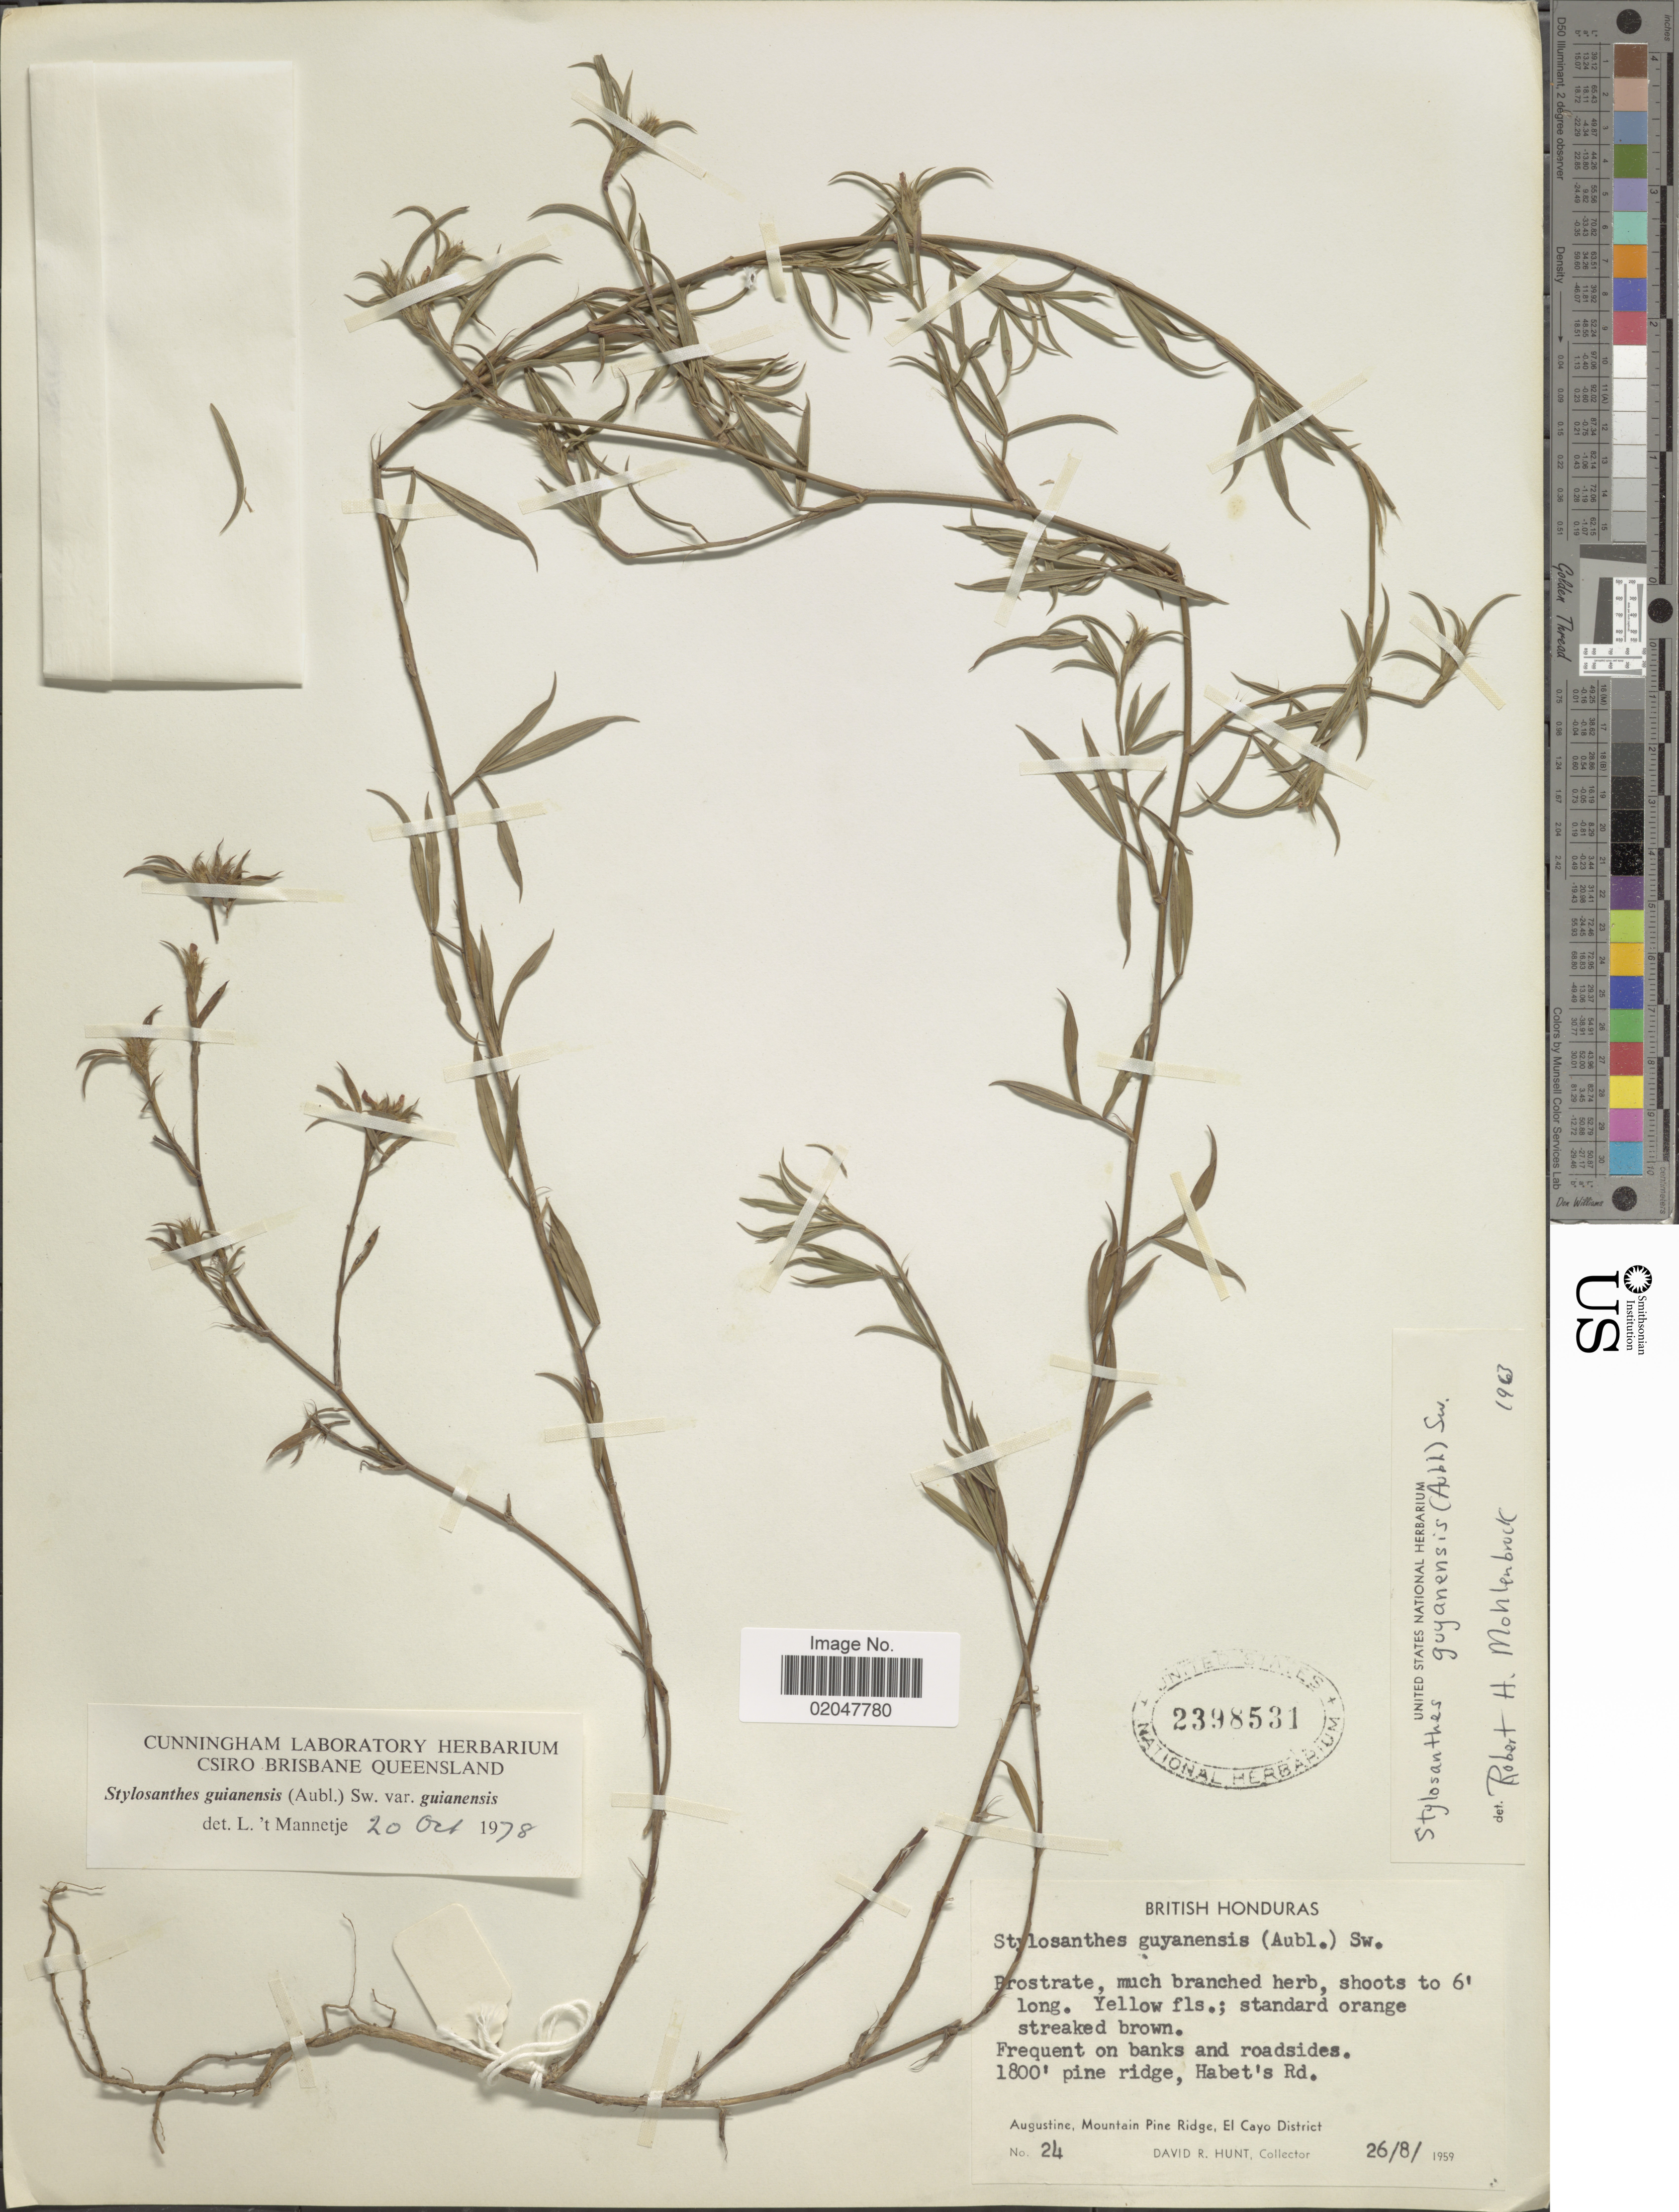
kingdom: Plantae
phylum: Tracheophyta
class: Magnoliopsida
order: Fabales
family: Fabaceae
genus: Stylosanthes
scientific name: Stylosanthes guianensis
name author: (Aubl.) Sw.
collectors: D. R. Hunt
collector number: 24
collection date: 1959-08-26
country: Belize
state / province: Cayo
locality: British Honduras: Habet's Rd., Augsutine, Mounain Pine Ridge, El Cayo District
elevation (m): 549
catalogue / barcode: US 2398531